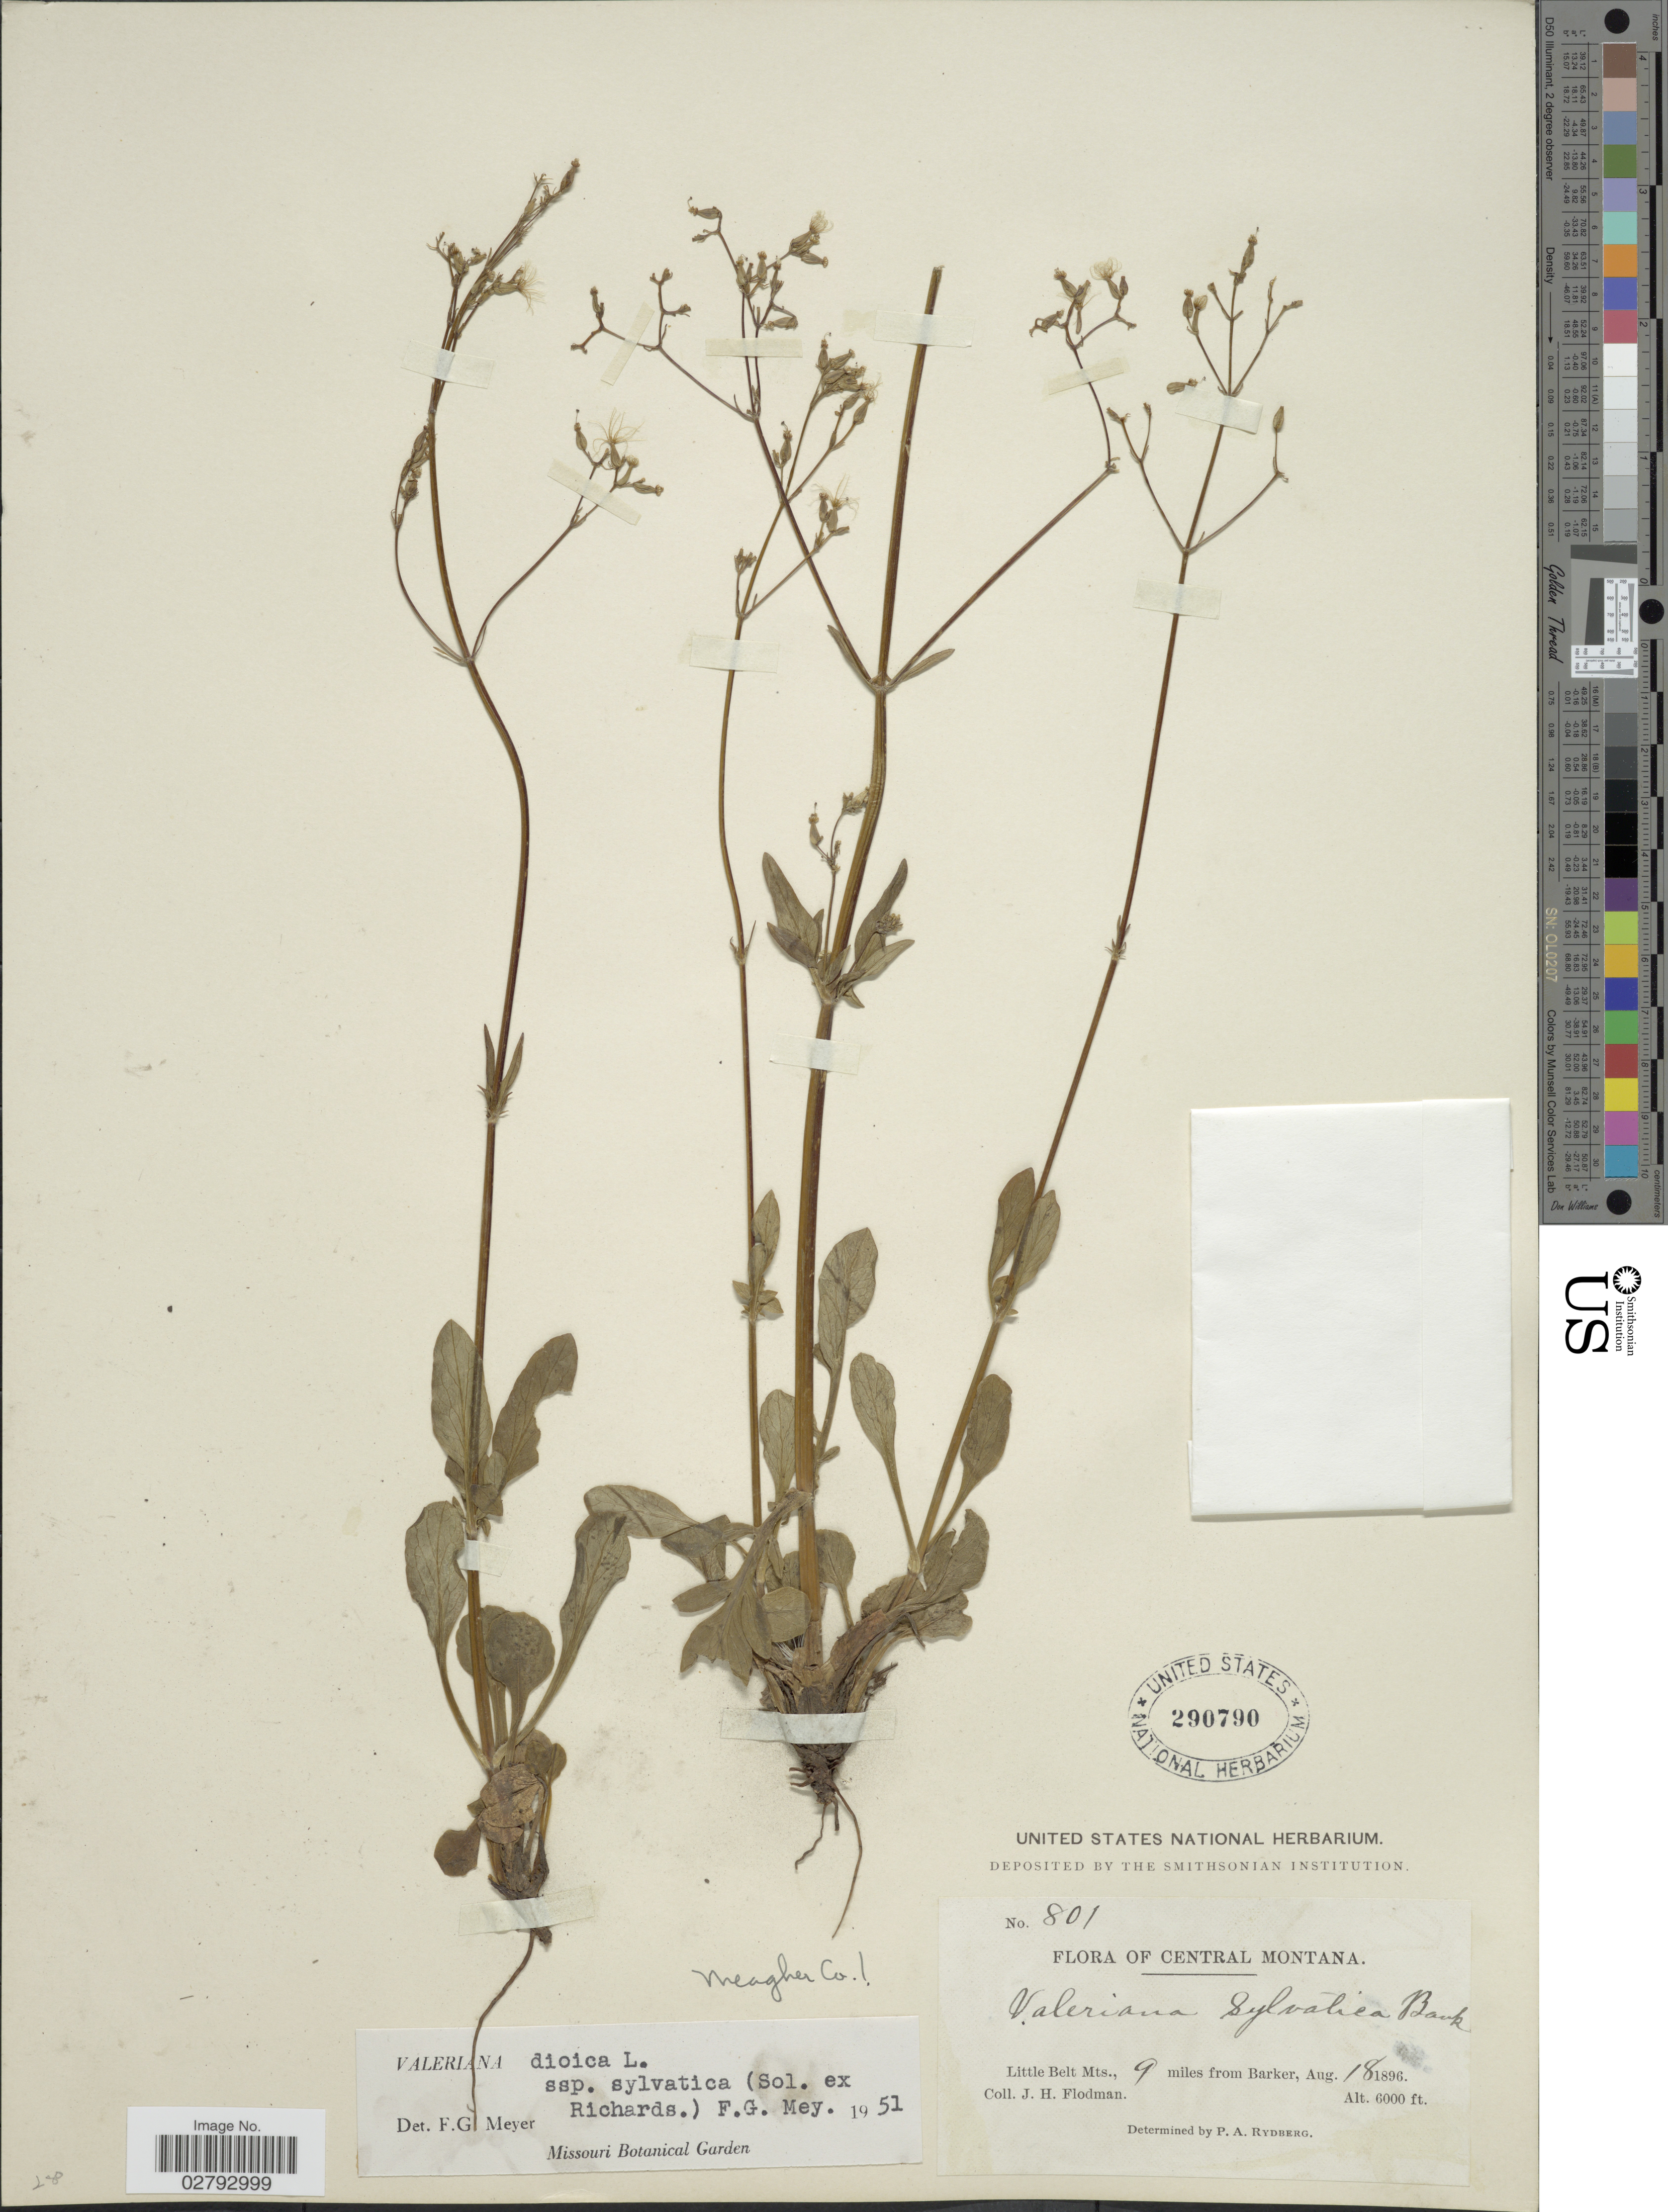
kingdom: Plantae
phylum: Tracheophyta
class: Magnoliopsida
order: Dipsacales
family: Caprifoliaceae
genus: Valeriana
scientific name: Valeriana dioica subsp. sylvatica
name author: (Sol. ex Richardson) F.G. Mey.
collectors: J. Flodman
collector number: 801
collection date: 1896-08-18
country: United States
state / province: Montana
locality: Central Montana. Little Belt Mts., 9 miles from Barker.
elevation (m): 1829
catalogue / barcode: US 290790